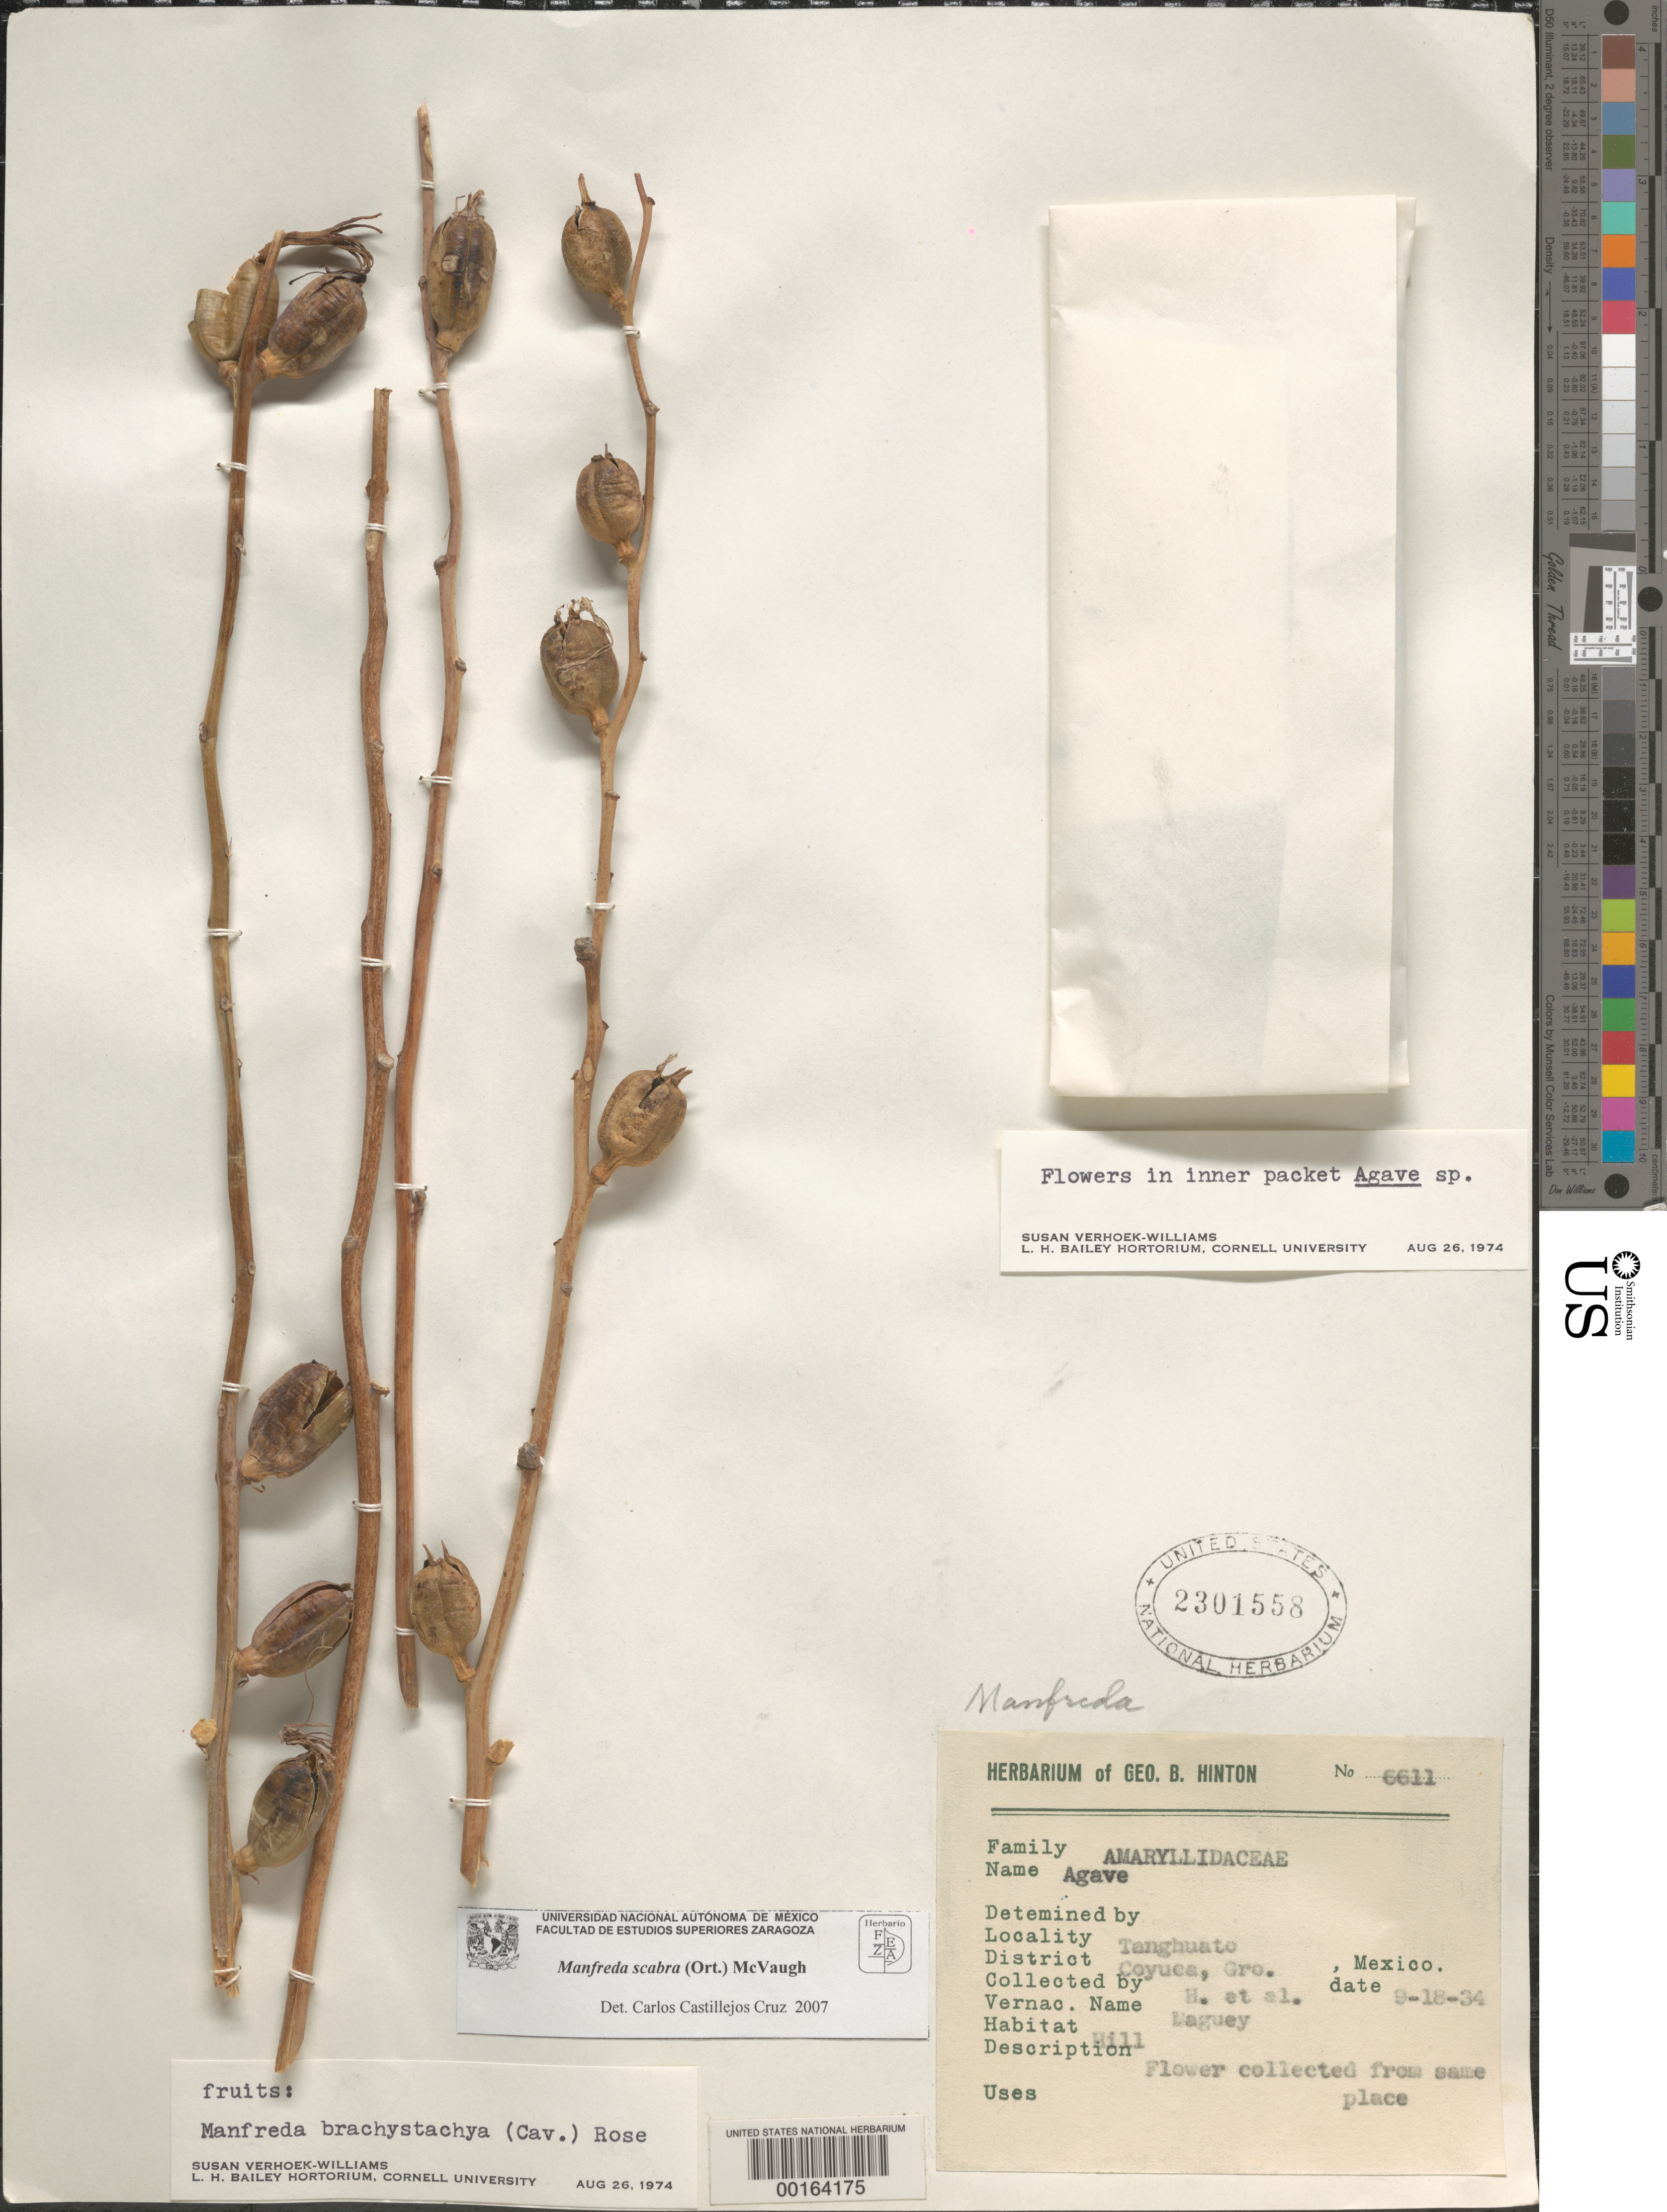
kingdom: Plantae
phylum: Tracheophyta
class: Liliopsida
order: Asparagales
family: Asparagaceae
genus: Manfreda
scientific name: Manfreda scabra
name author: (Ortega) McVaugh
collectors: G. B. Hinton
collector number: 6611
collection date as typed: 18 Sep 1934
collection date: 1934-09-18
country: Mexico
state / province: Guerrero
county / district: Coyuca De Benítez / Coyuca De Catalán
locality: Coyuca mun. (?), Tanghuato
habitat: Hill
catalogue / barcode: US 2301558